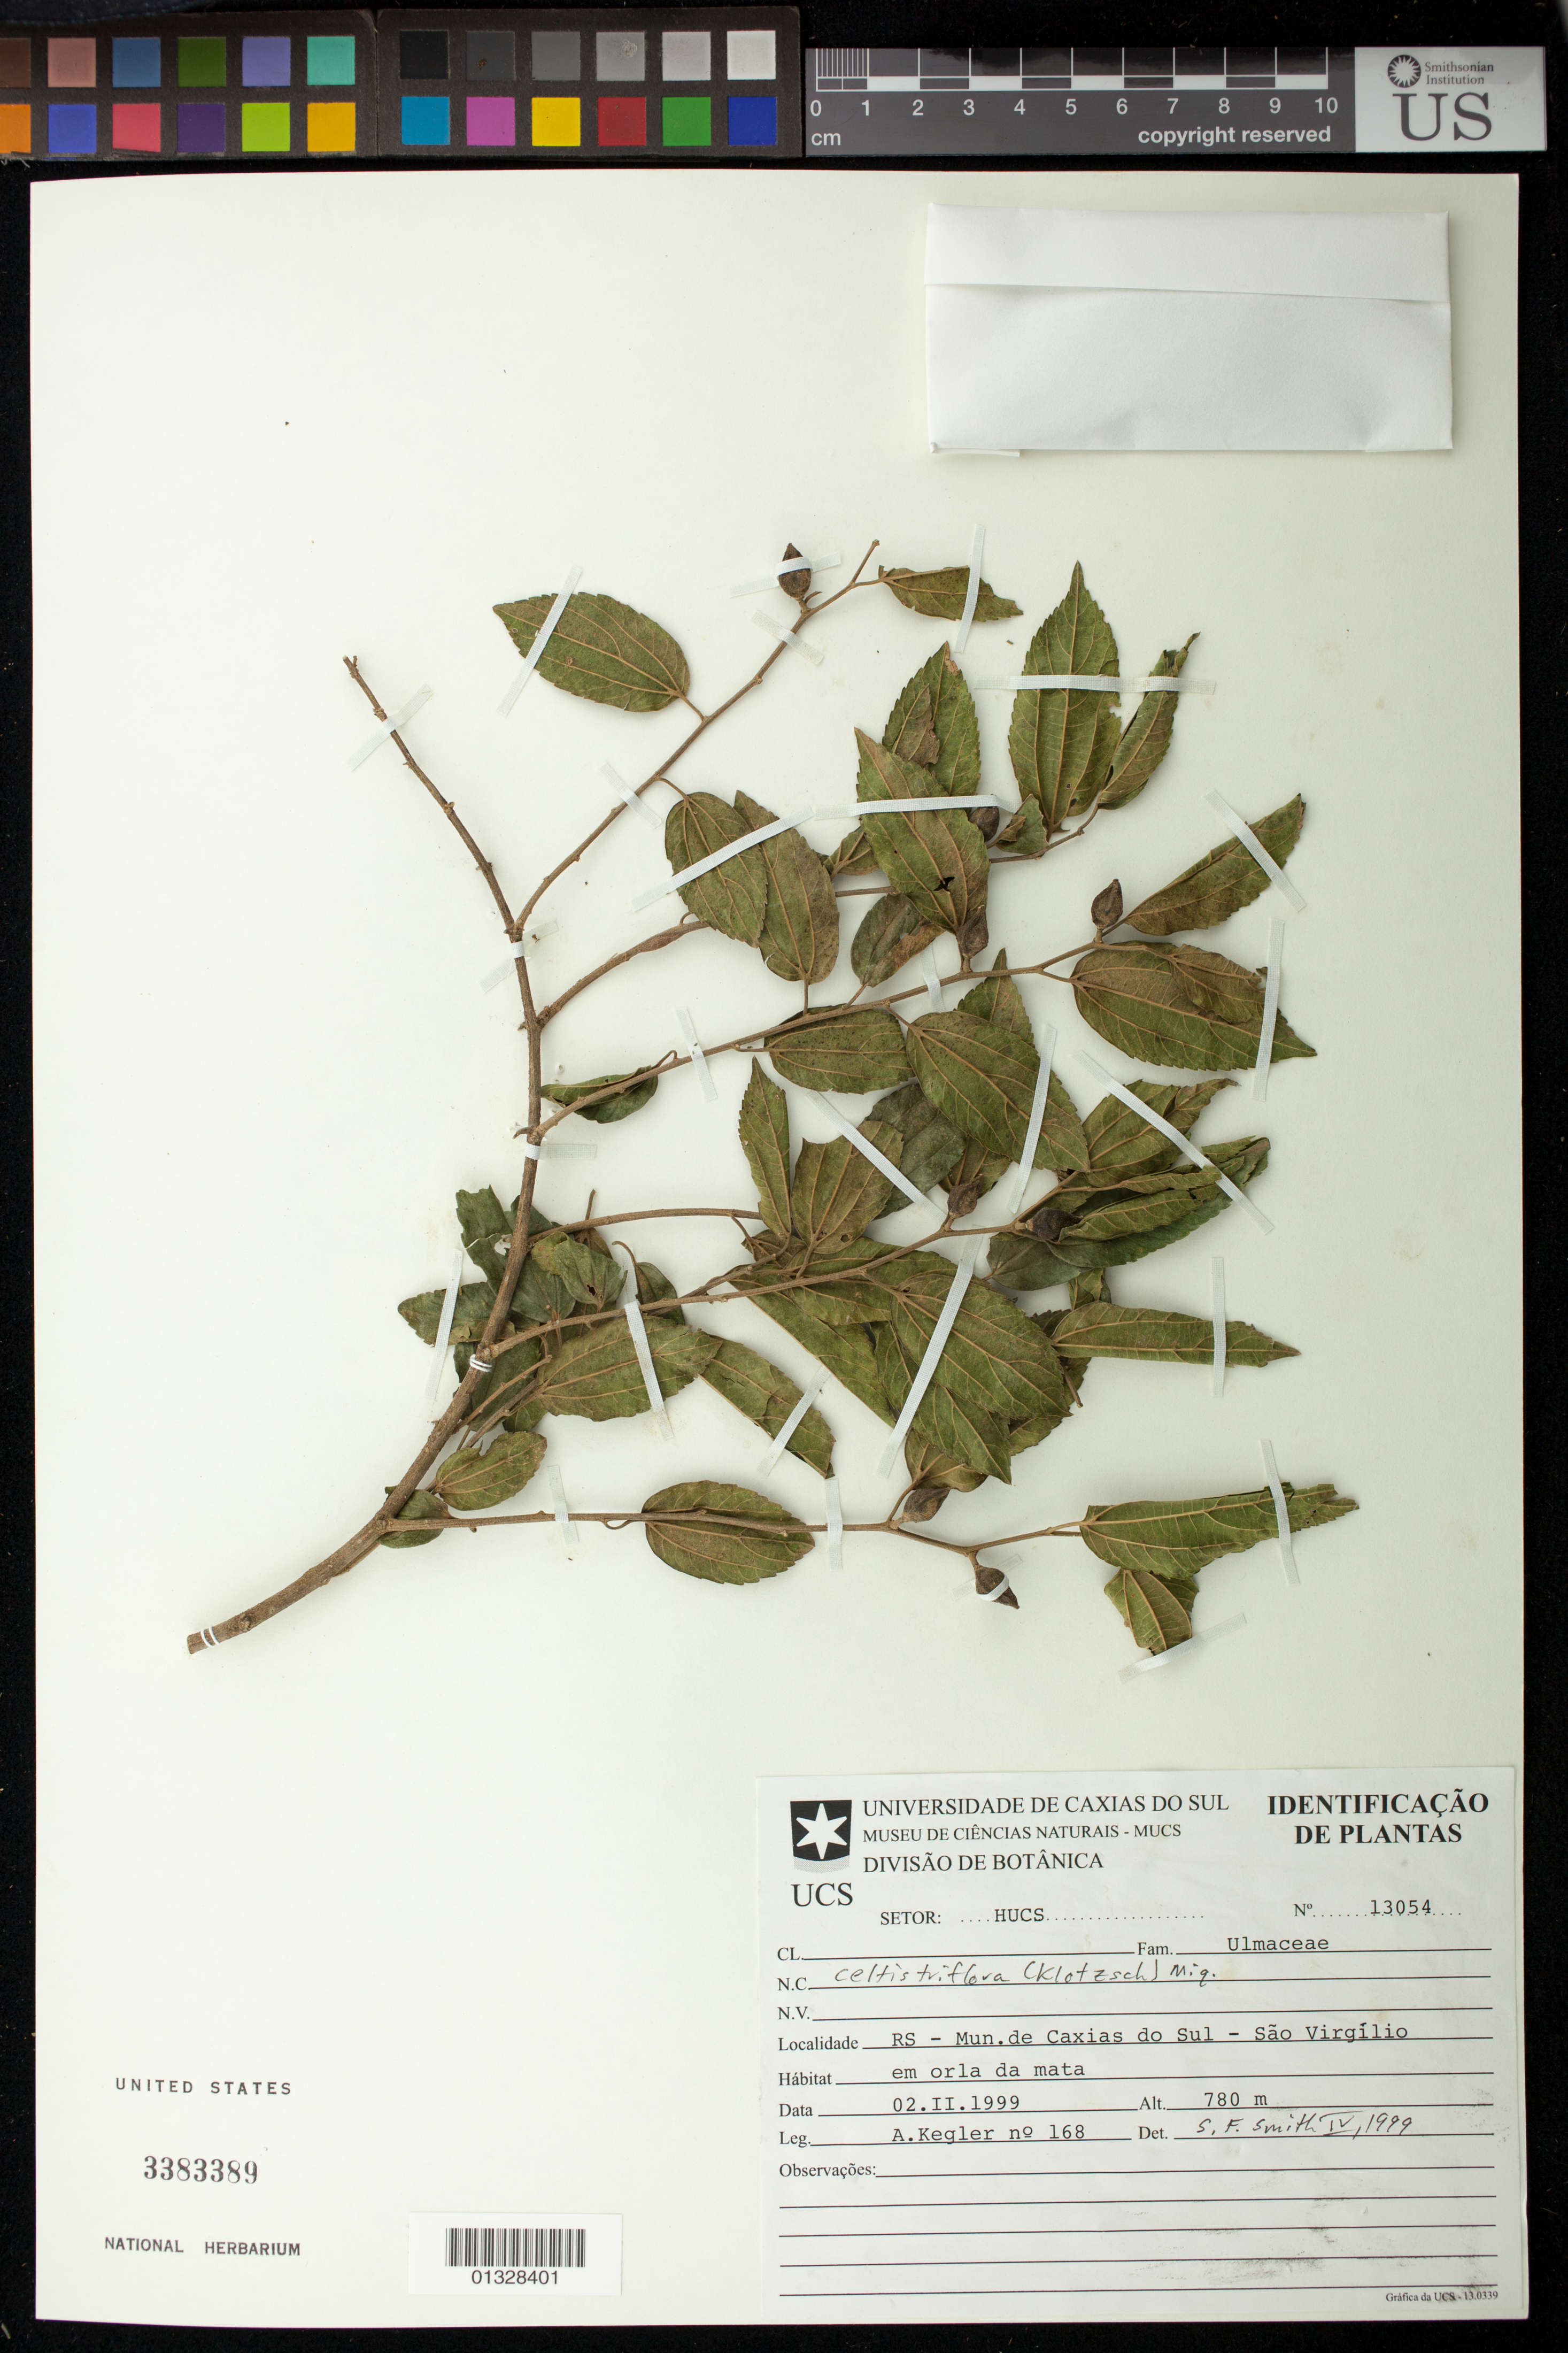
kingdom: Plantae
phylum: Tracheophyta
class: Magnoliopsida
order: Rosales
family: Cannabaceae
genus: Celtis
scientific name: Celtis triflora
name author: (Klotzsch) Ruiz ex Miq.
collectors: A. Kegler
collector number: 168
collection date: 1999-02-02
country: Brazil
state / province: Rio Grande do Sul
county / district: Caxias do Sul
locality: São Virgílio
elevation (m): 780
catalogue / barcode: US 3383389